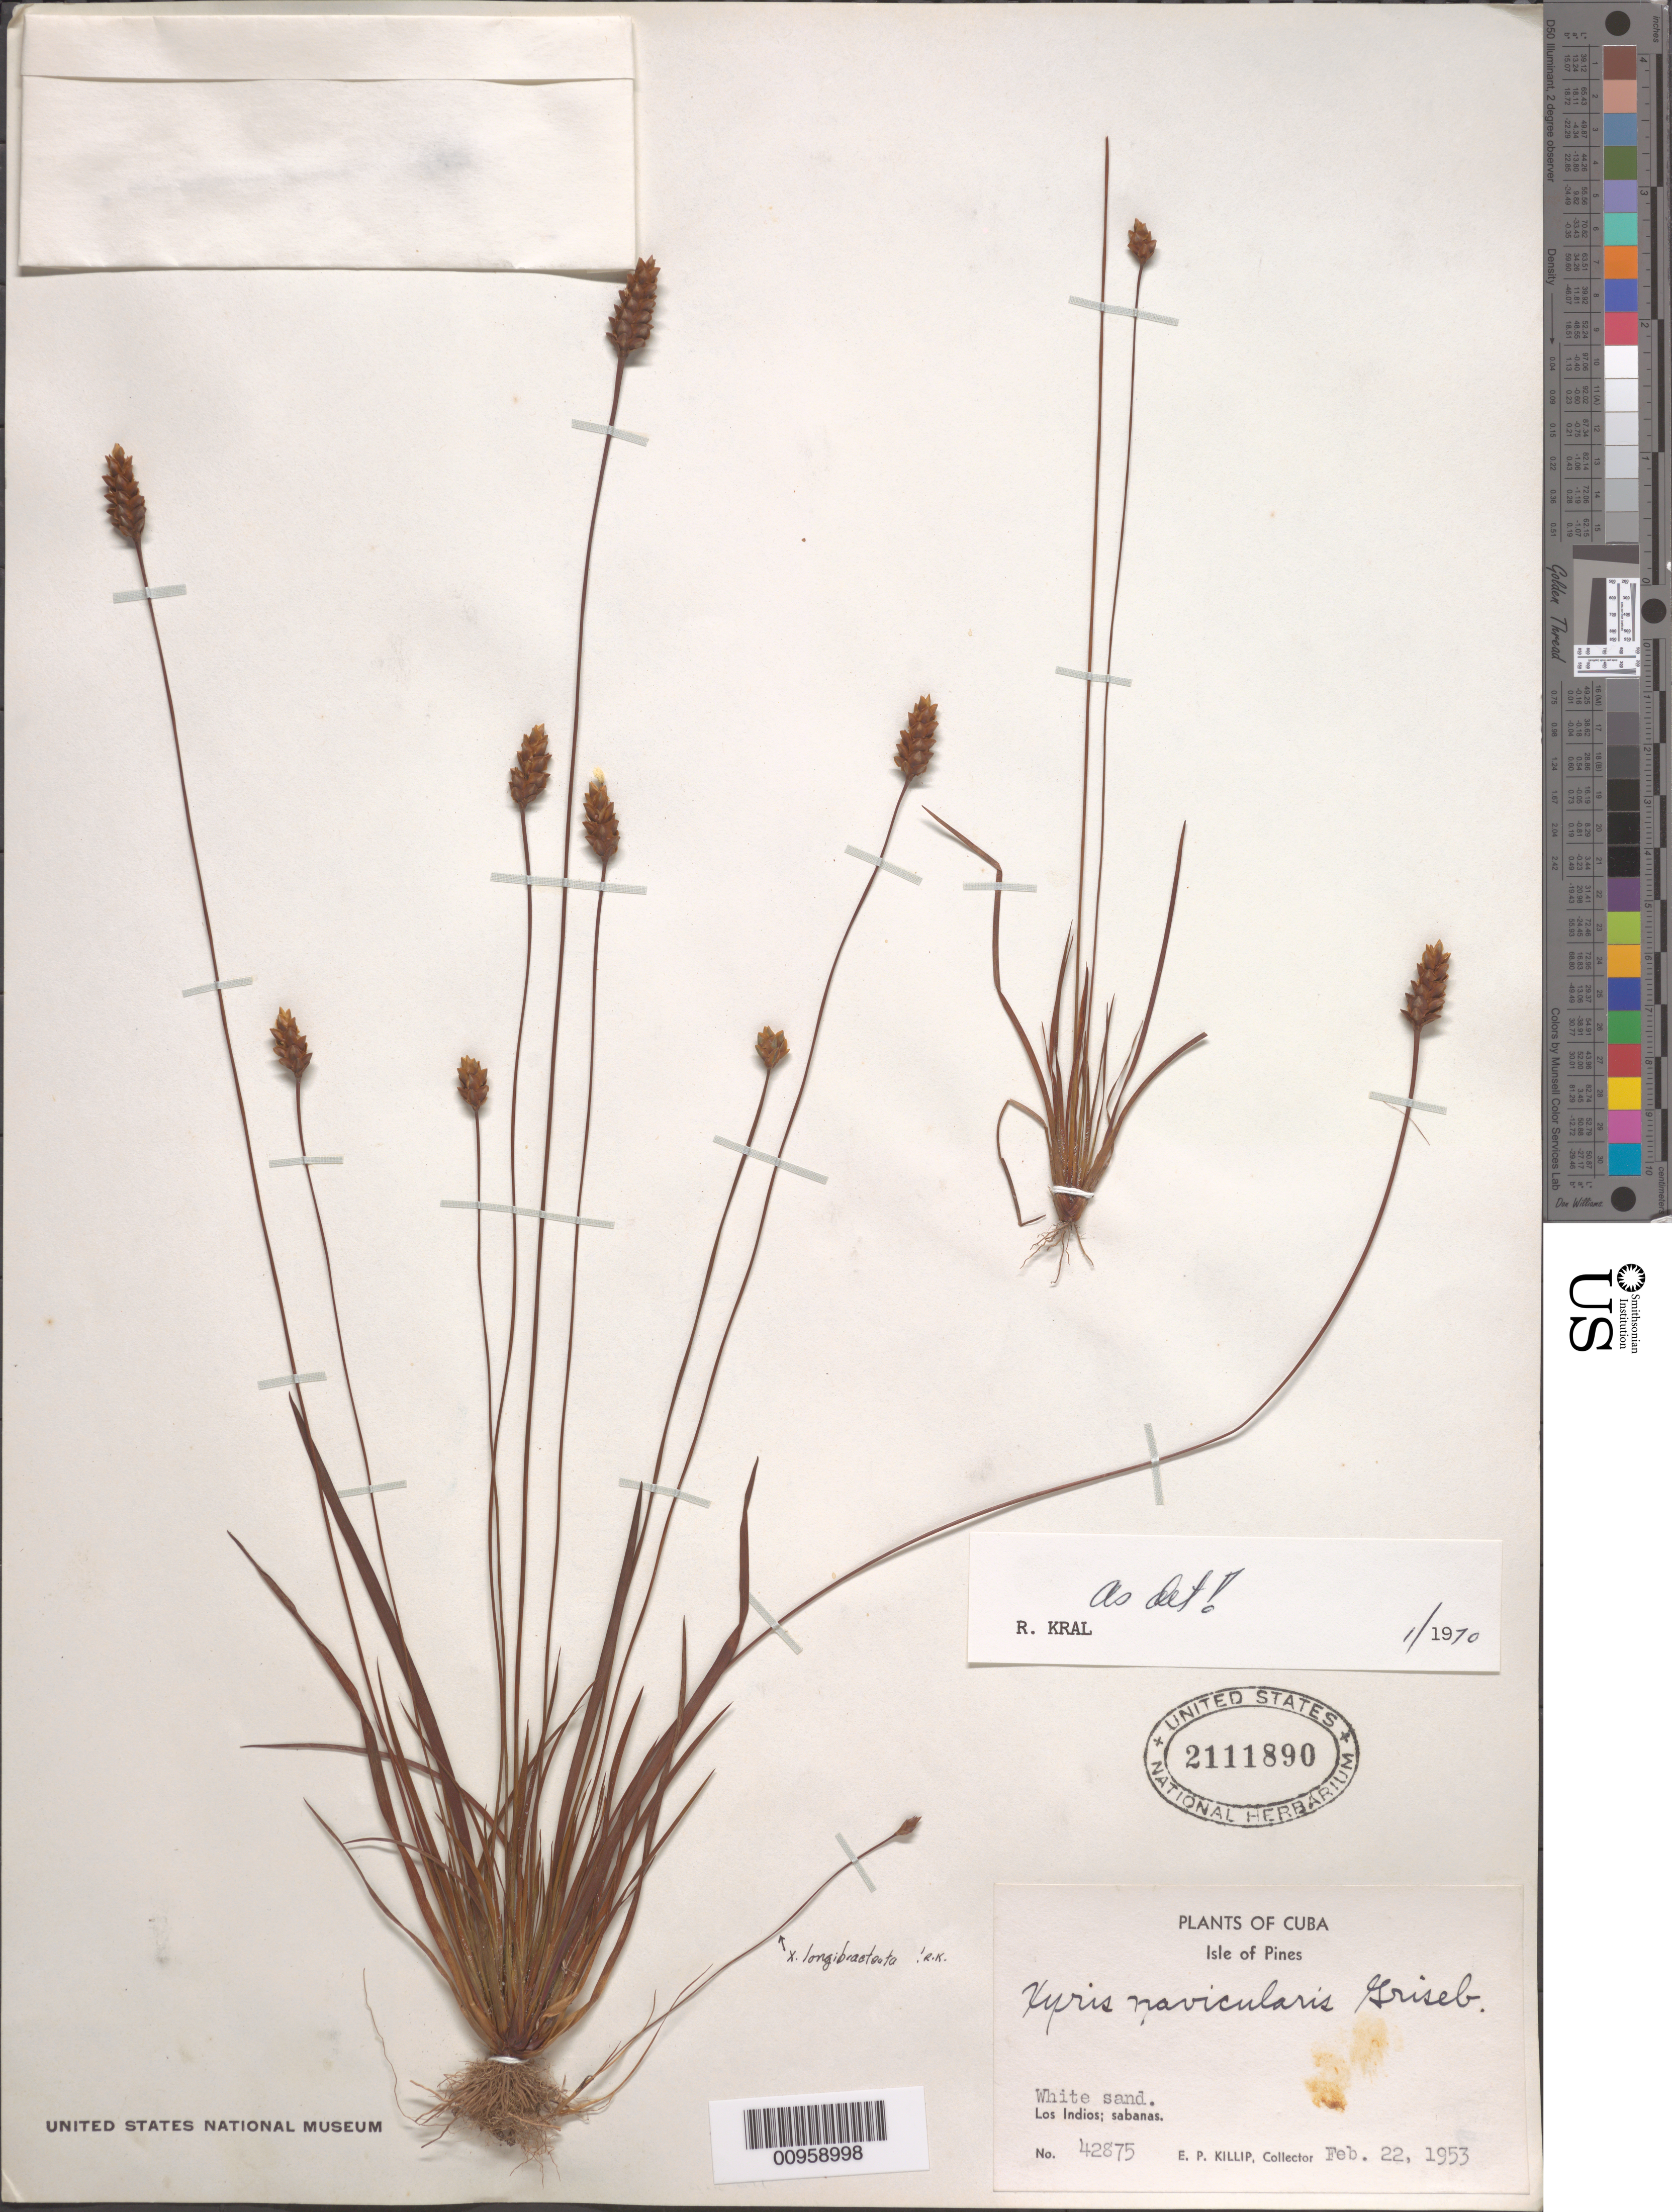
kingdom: Plantae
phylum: Tracheophyta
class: Liliopsida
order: Poales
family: Xyridaceae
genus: Xyris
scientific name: Xyris navicularis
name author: Griseb.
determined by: Kral, Robert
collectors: E. P. Killip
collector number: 42875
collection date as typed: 22 Feb 1953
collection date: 1953-02-22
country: Cuba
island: Isla de la Juventud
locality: Los Indios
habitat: White-sand sabanas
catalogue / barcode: US 2111890